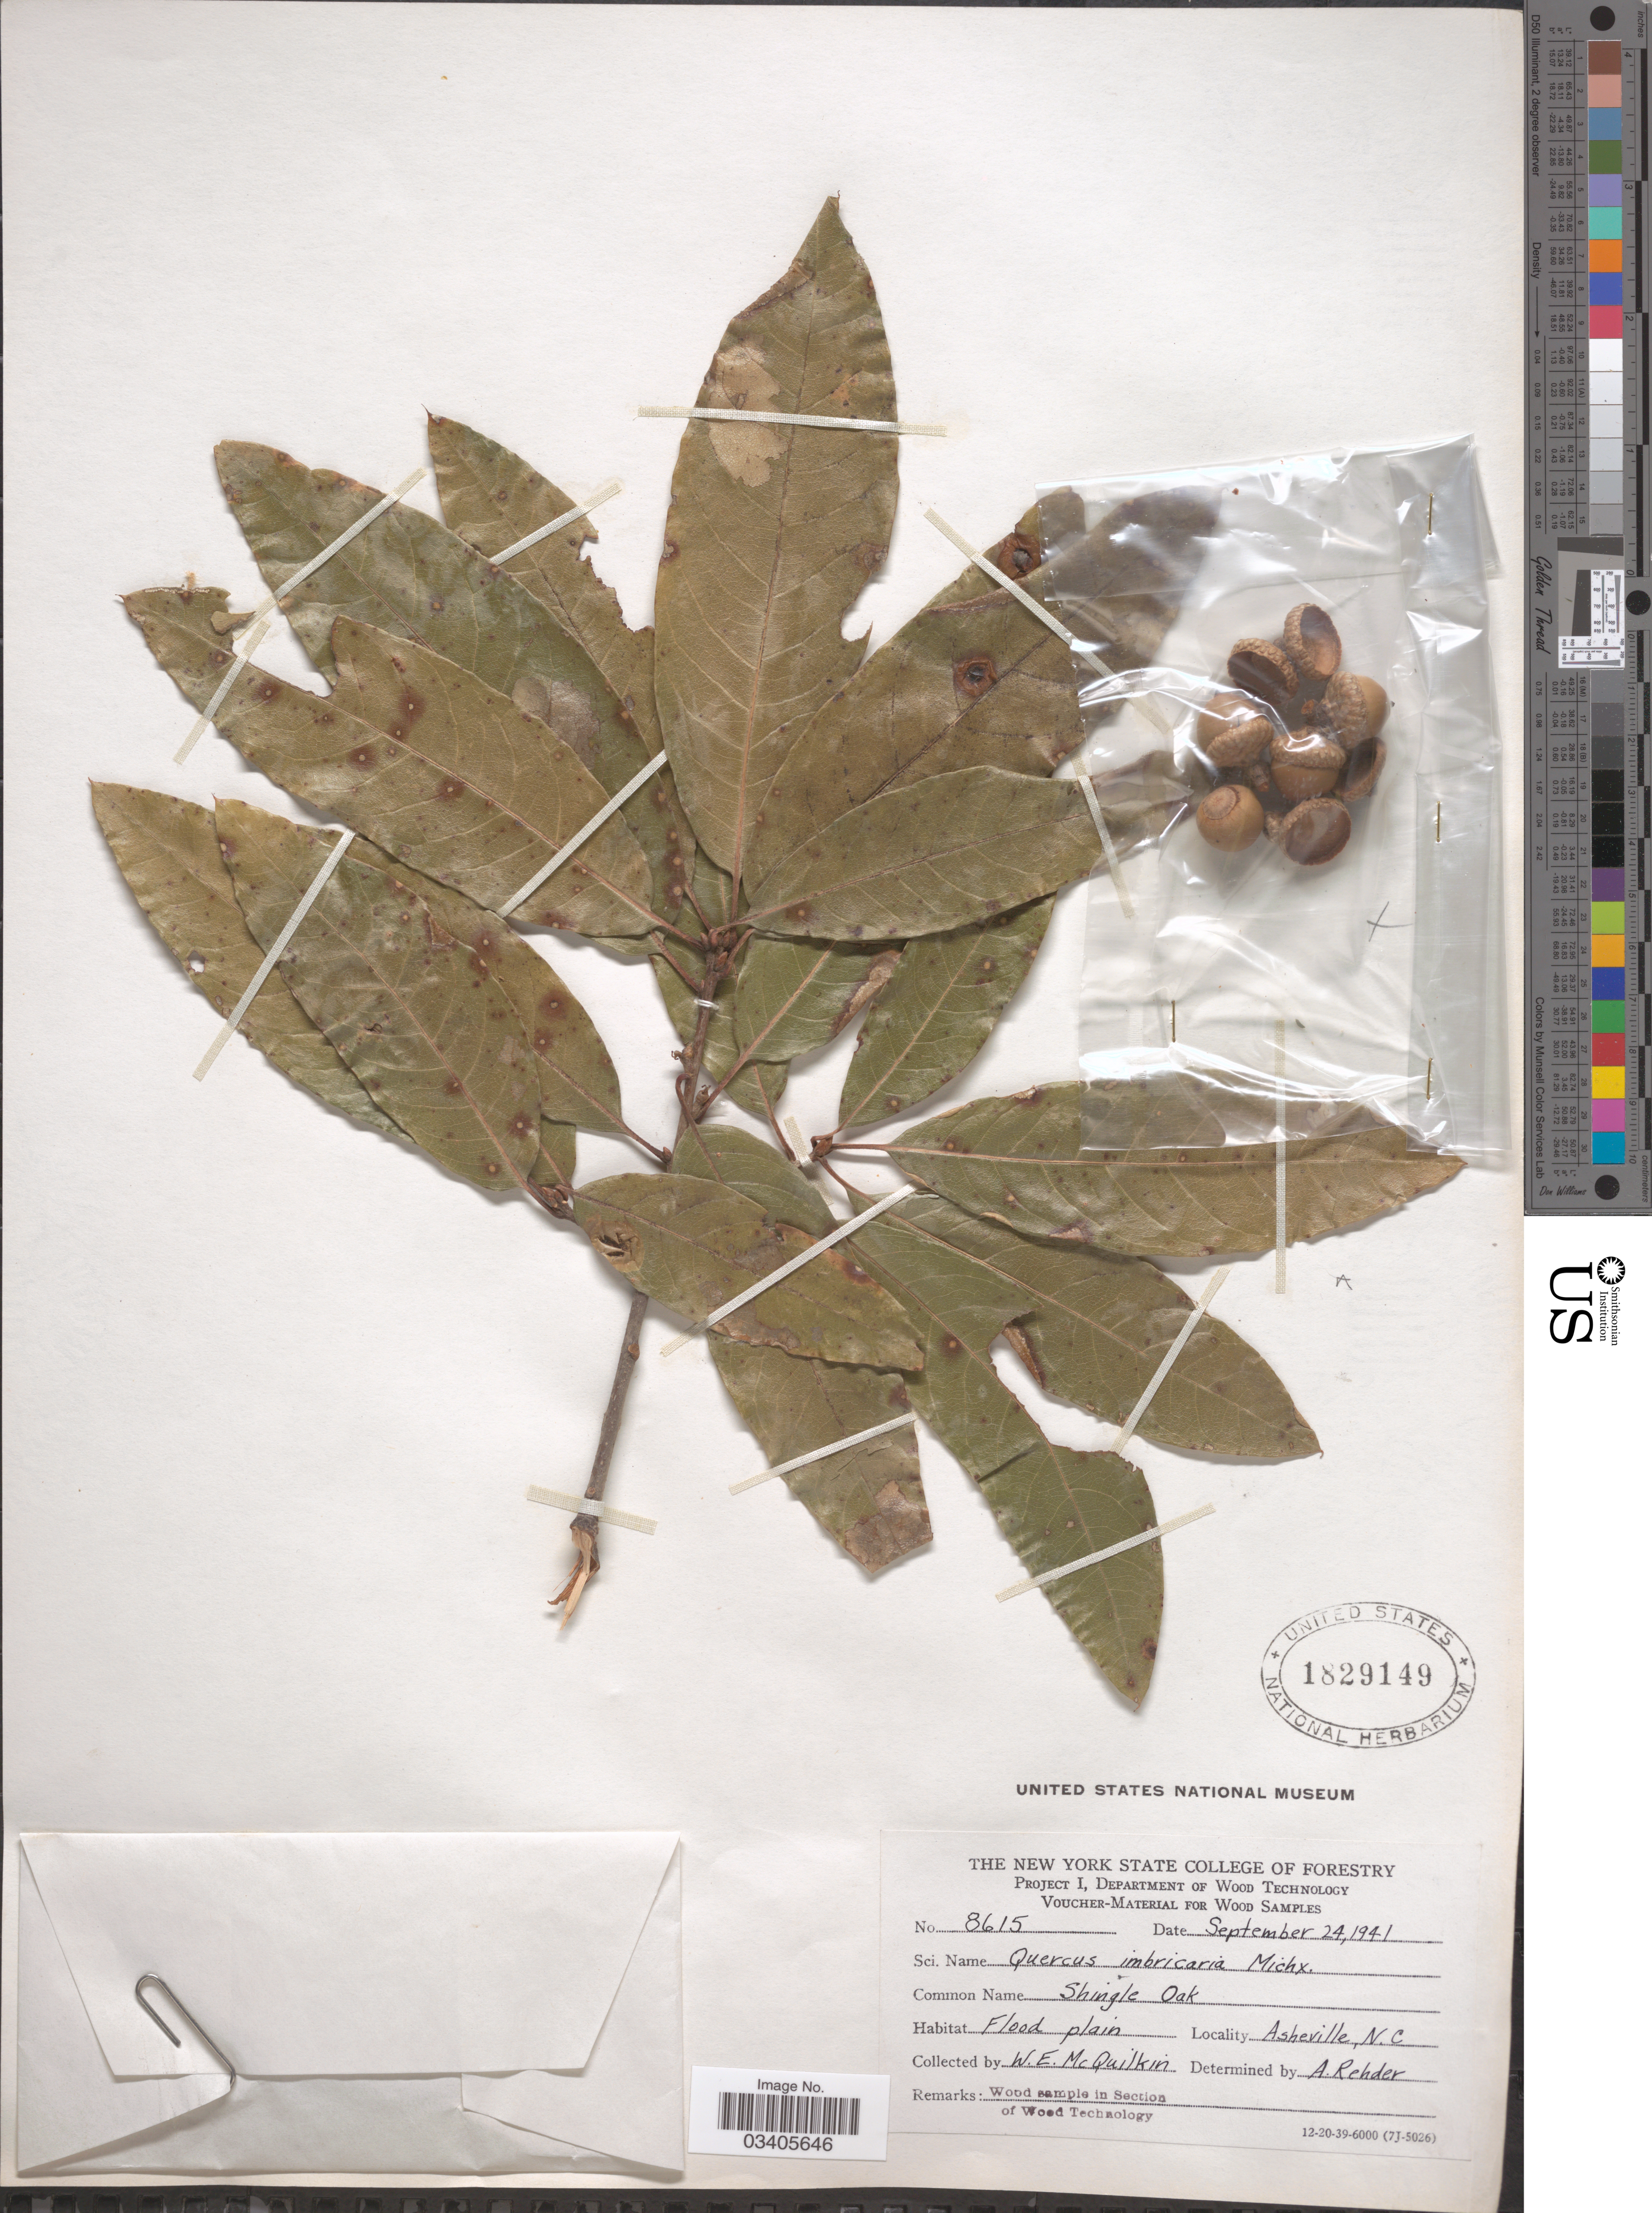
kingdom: Plantae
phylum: Tracheophyta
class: Magnoliopsida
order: Fagales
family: Fagaceae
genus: Quercus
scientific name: Quercus imbricaria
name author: Michx.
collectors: W. McQuilkin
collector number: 8615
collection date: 1941-09-24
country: United States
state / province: North Carolina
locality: Asheville.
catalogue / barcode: US 1829149